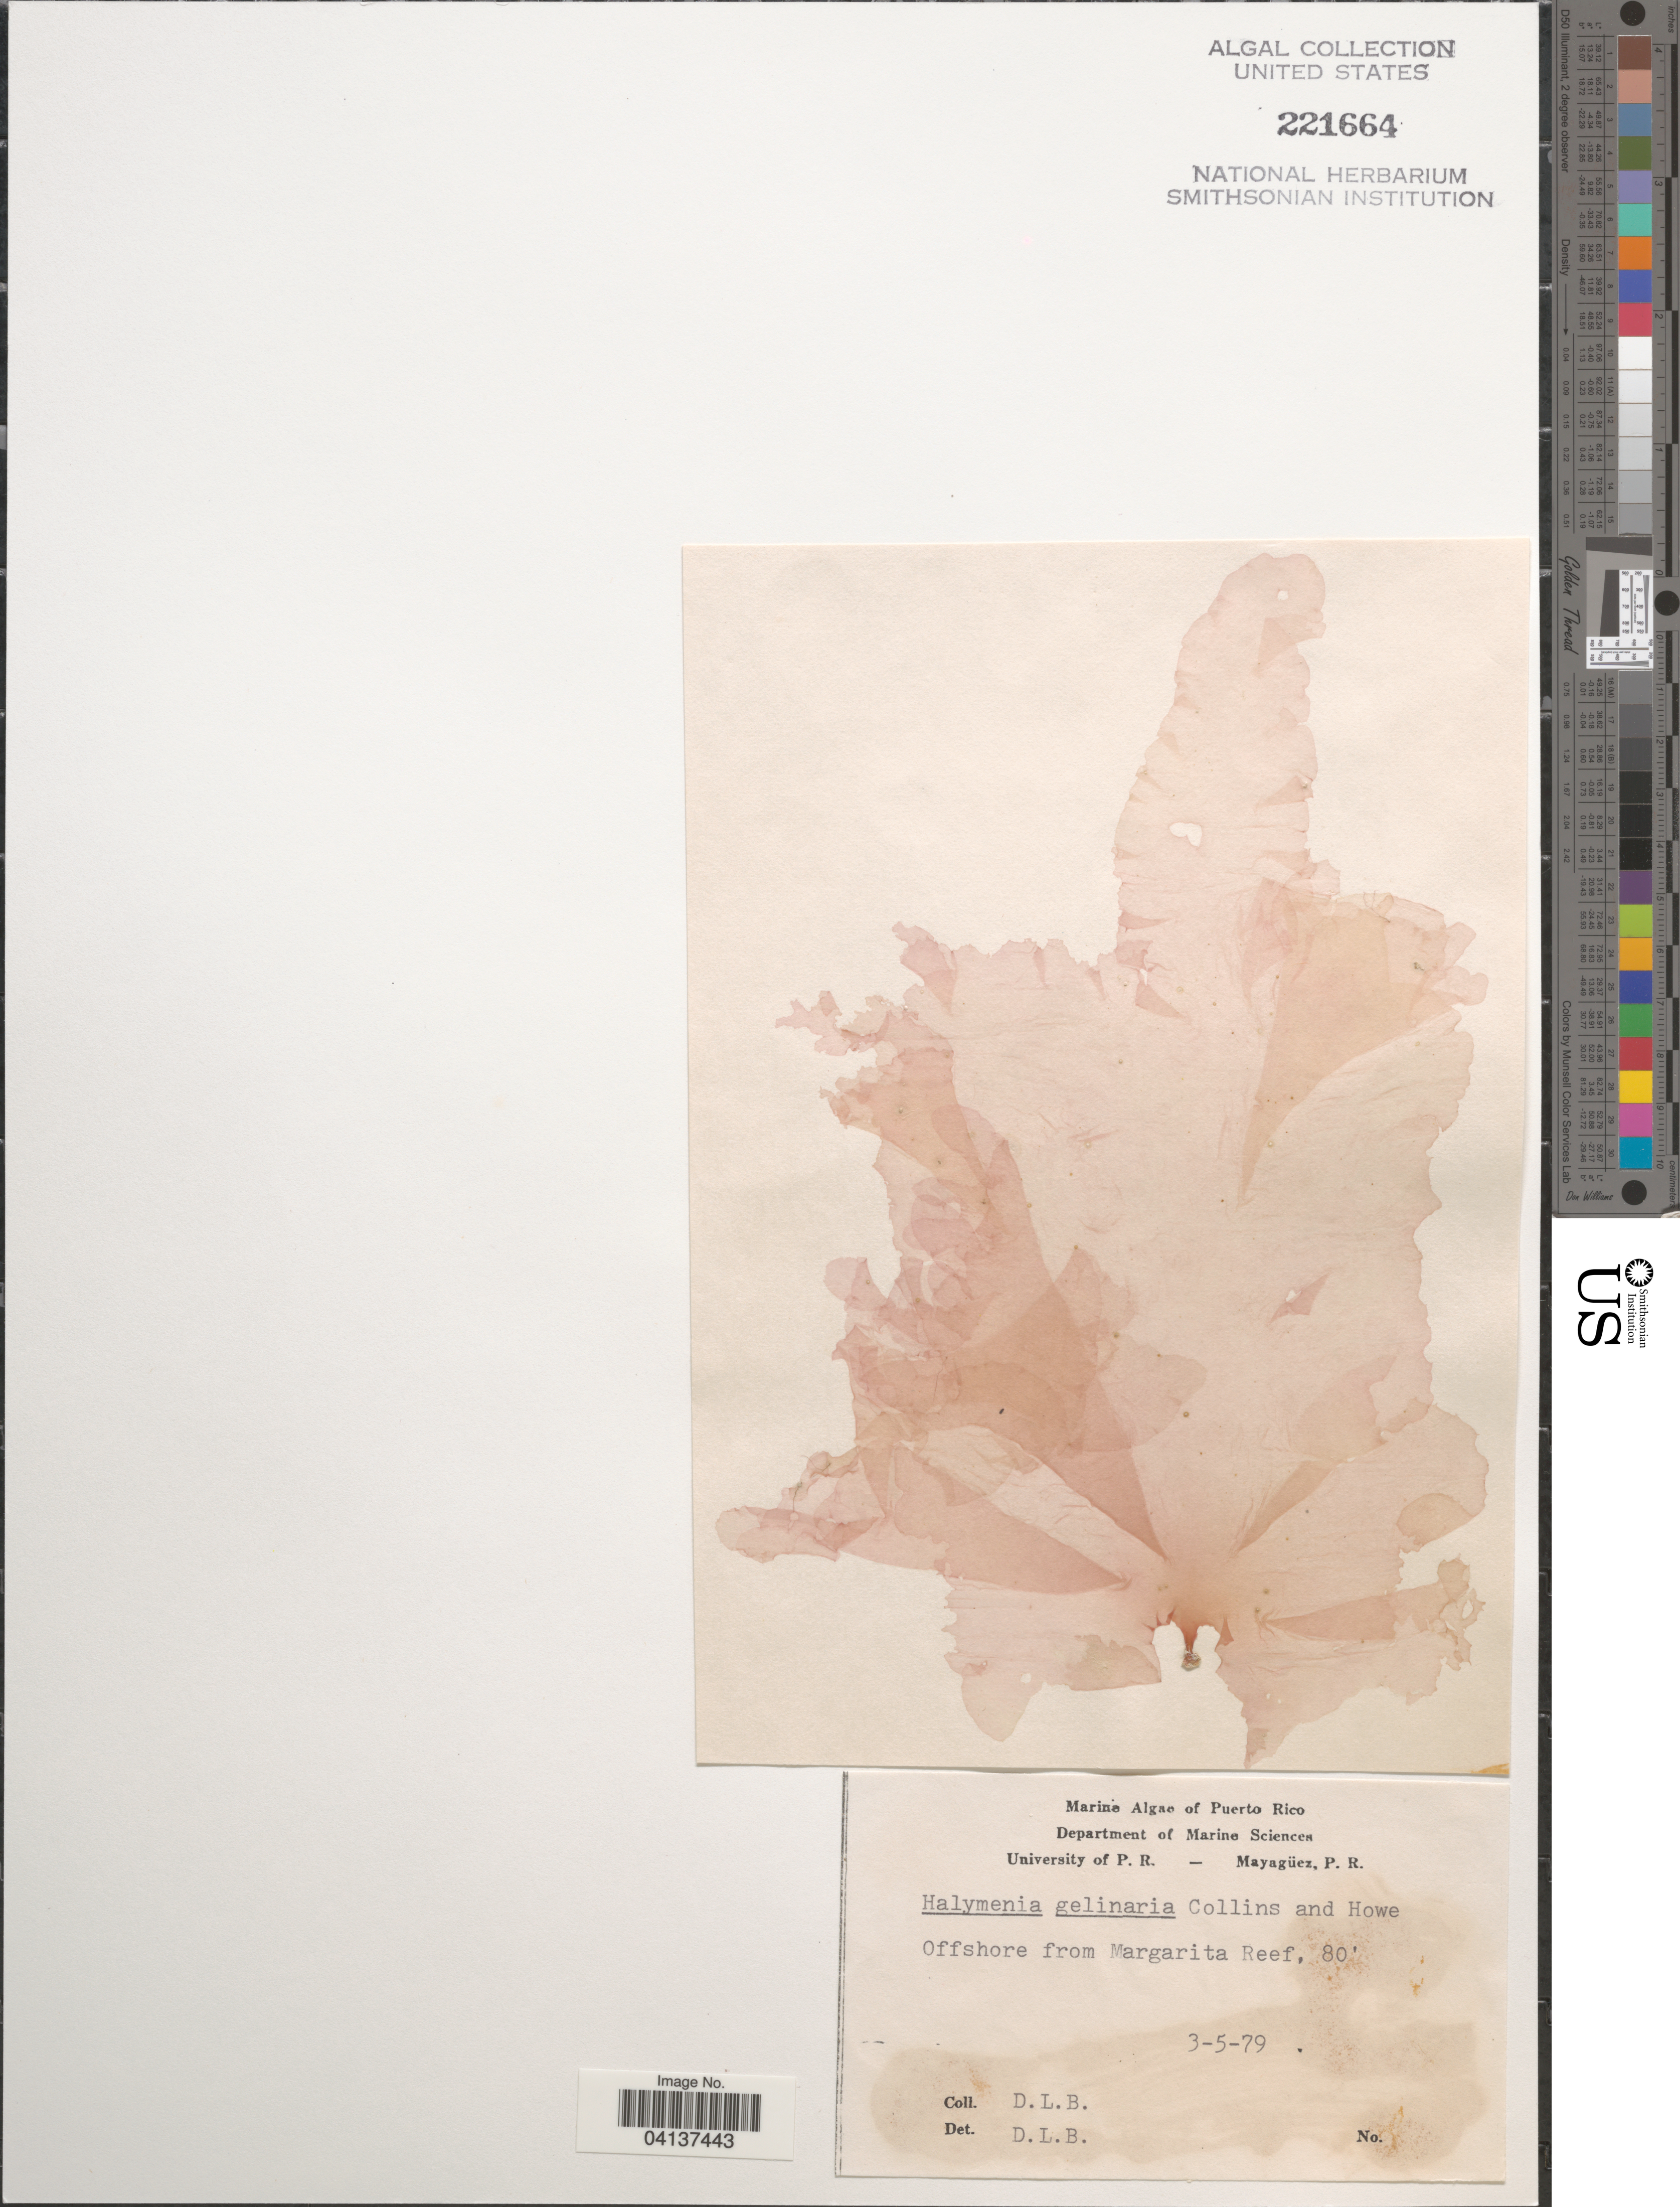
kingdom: Plantae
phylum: Rhodophyta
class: Florideophyceae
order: Halymeniales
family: Halymeniaceae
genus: Halymenia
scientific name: Halymenia floridana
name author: J. Agardh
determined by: Algae name updating Project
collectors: D. L. B.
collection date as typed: Transcribed d/m/y: 3/5/79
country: Puerto Rico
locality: Offshore from Margarita Reef.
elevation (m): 24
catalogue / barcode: US 221664